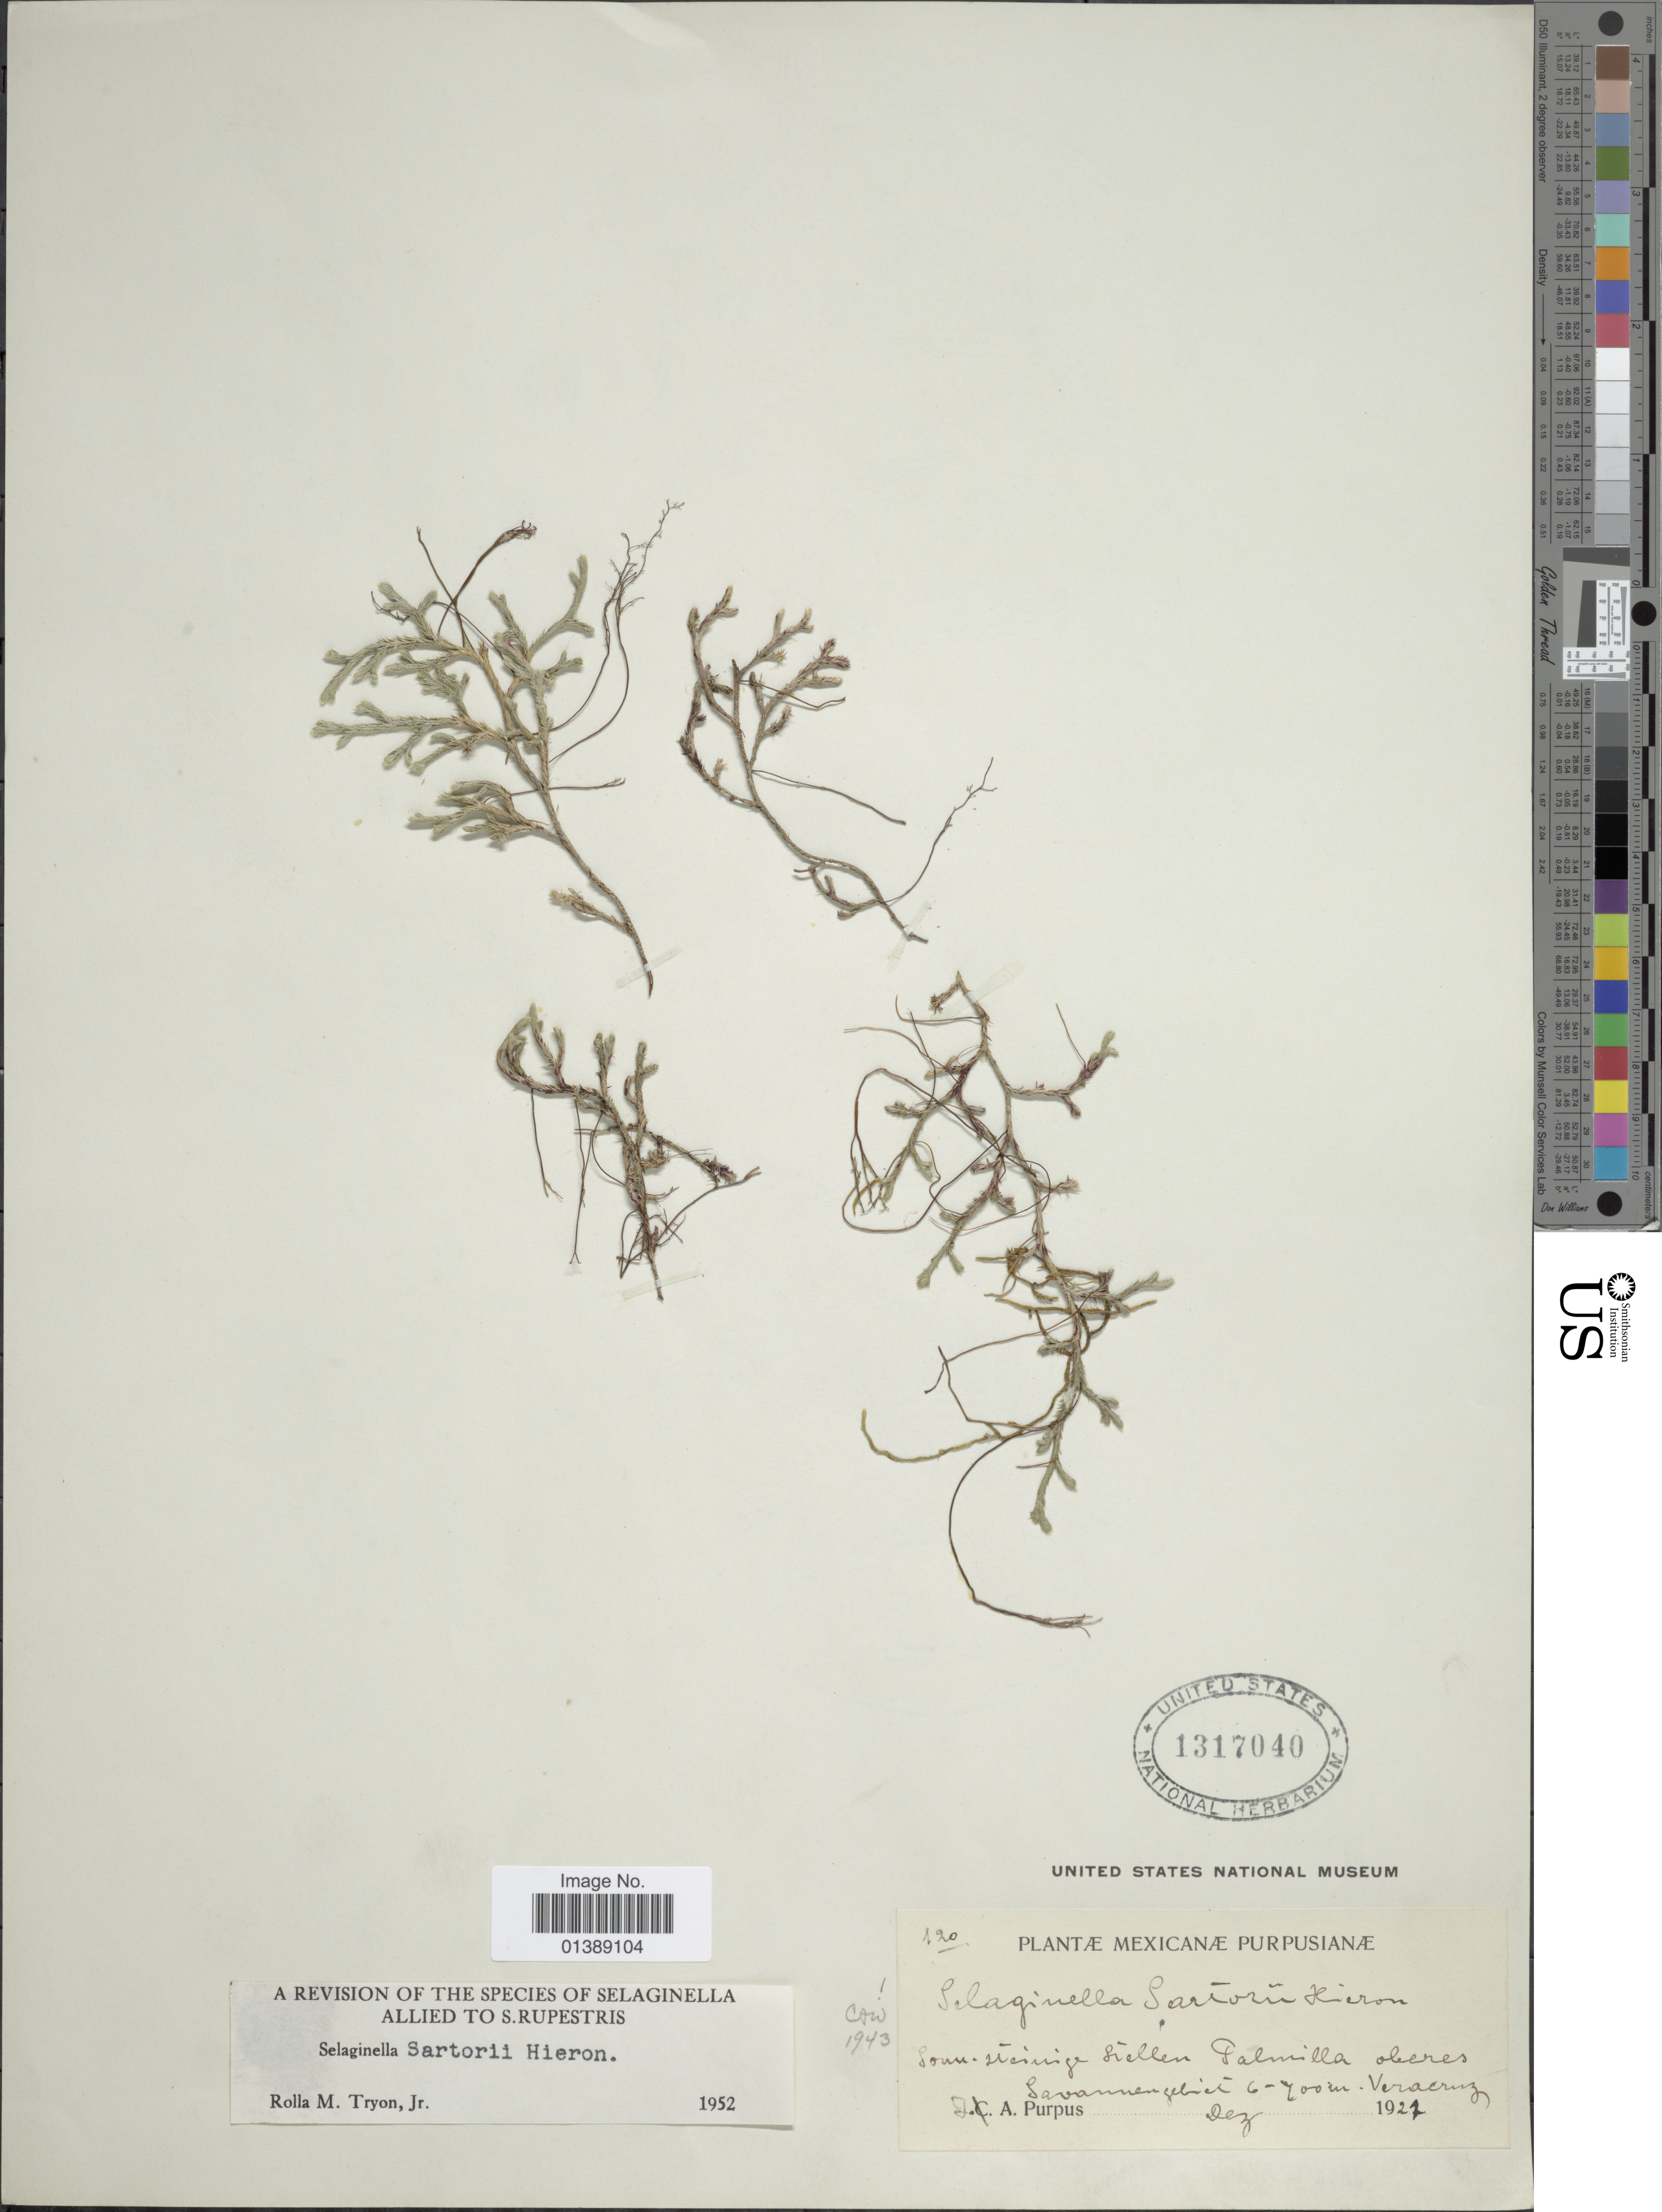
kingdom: Plantae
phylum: Tracheophyta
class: Lycopodiopsida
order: Selaginellales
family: Selaginellaceae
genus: Selaginella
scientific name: Selaginella sartorii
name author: Hieron.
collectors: J. A. Purpus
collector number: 120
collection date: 1922-12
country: Mexico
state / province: Veracruz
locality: Sonn-steinige Stellen Palmilla oberes Savannengebiet, Veracruz [interpreted]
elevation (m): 6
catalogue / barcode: US 1317040